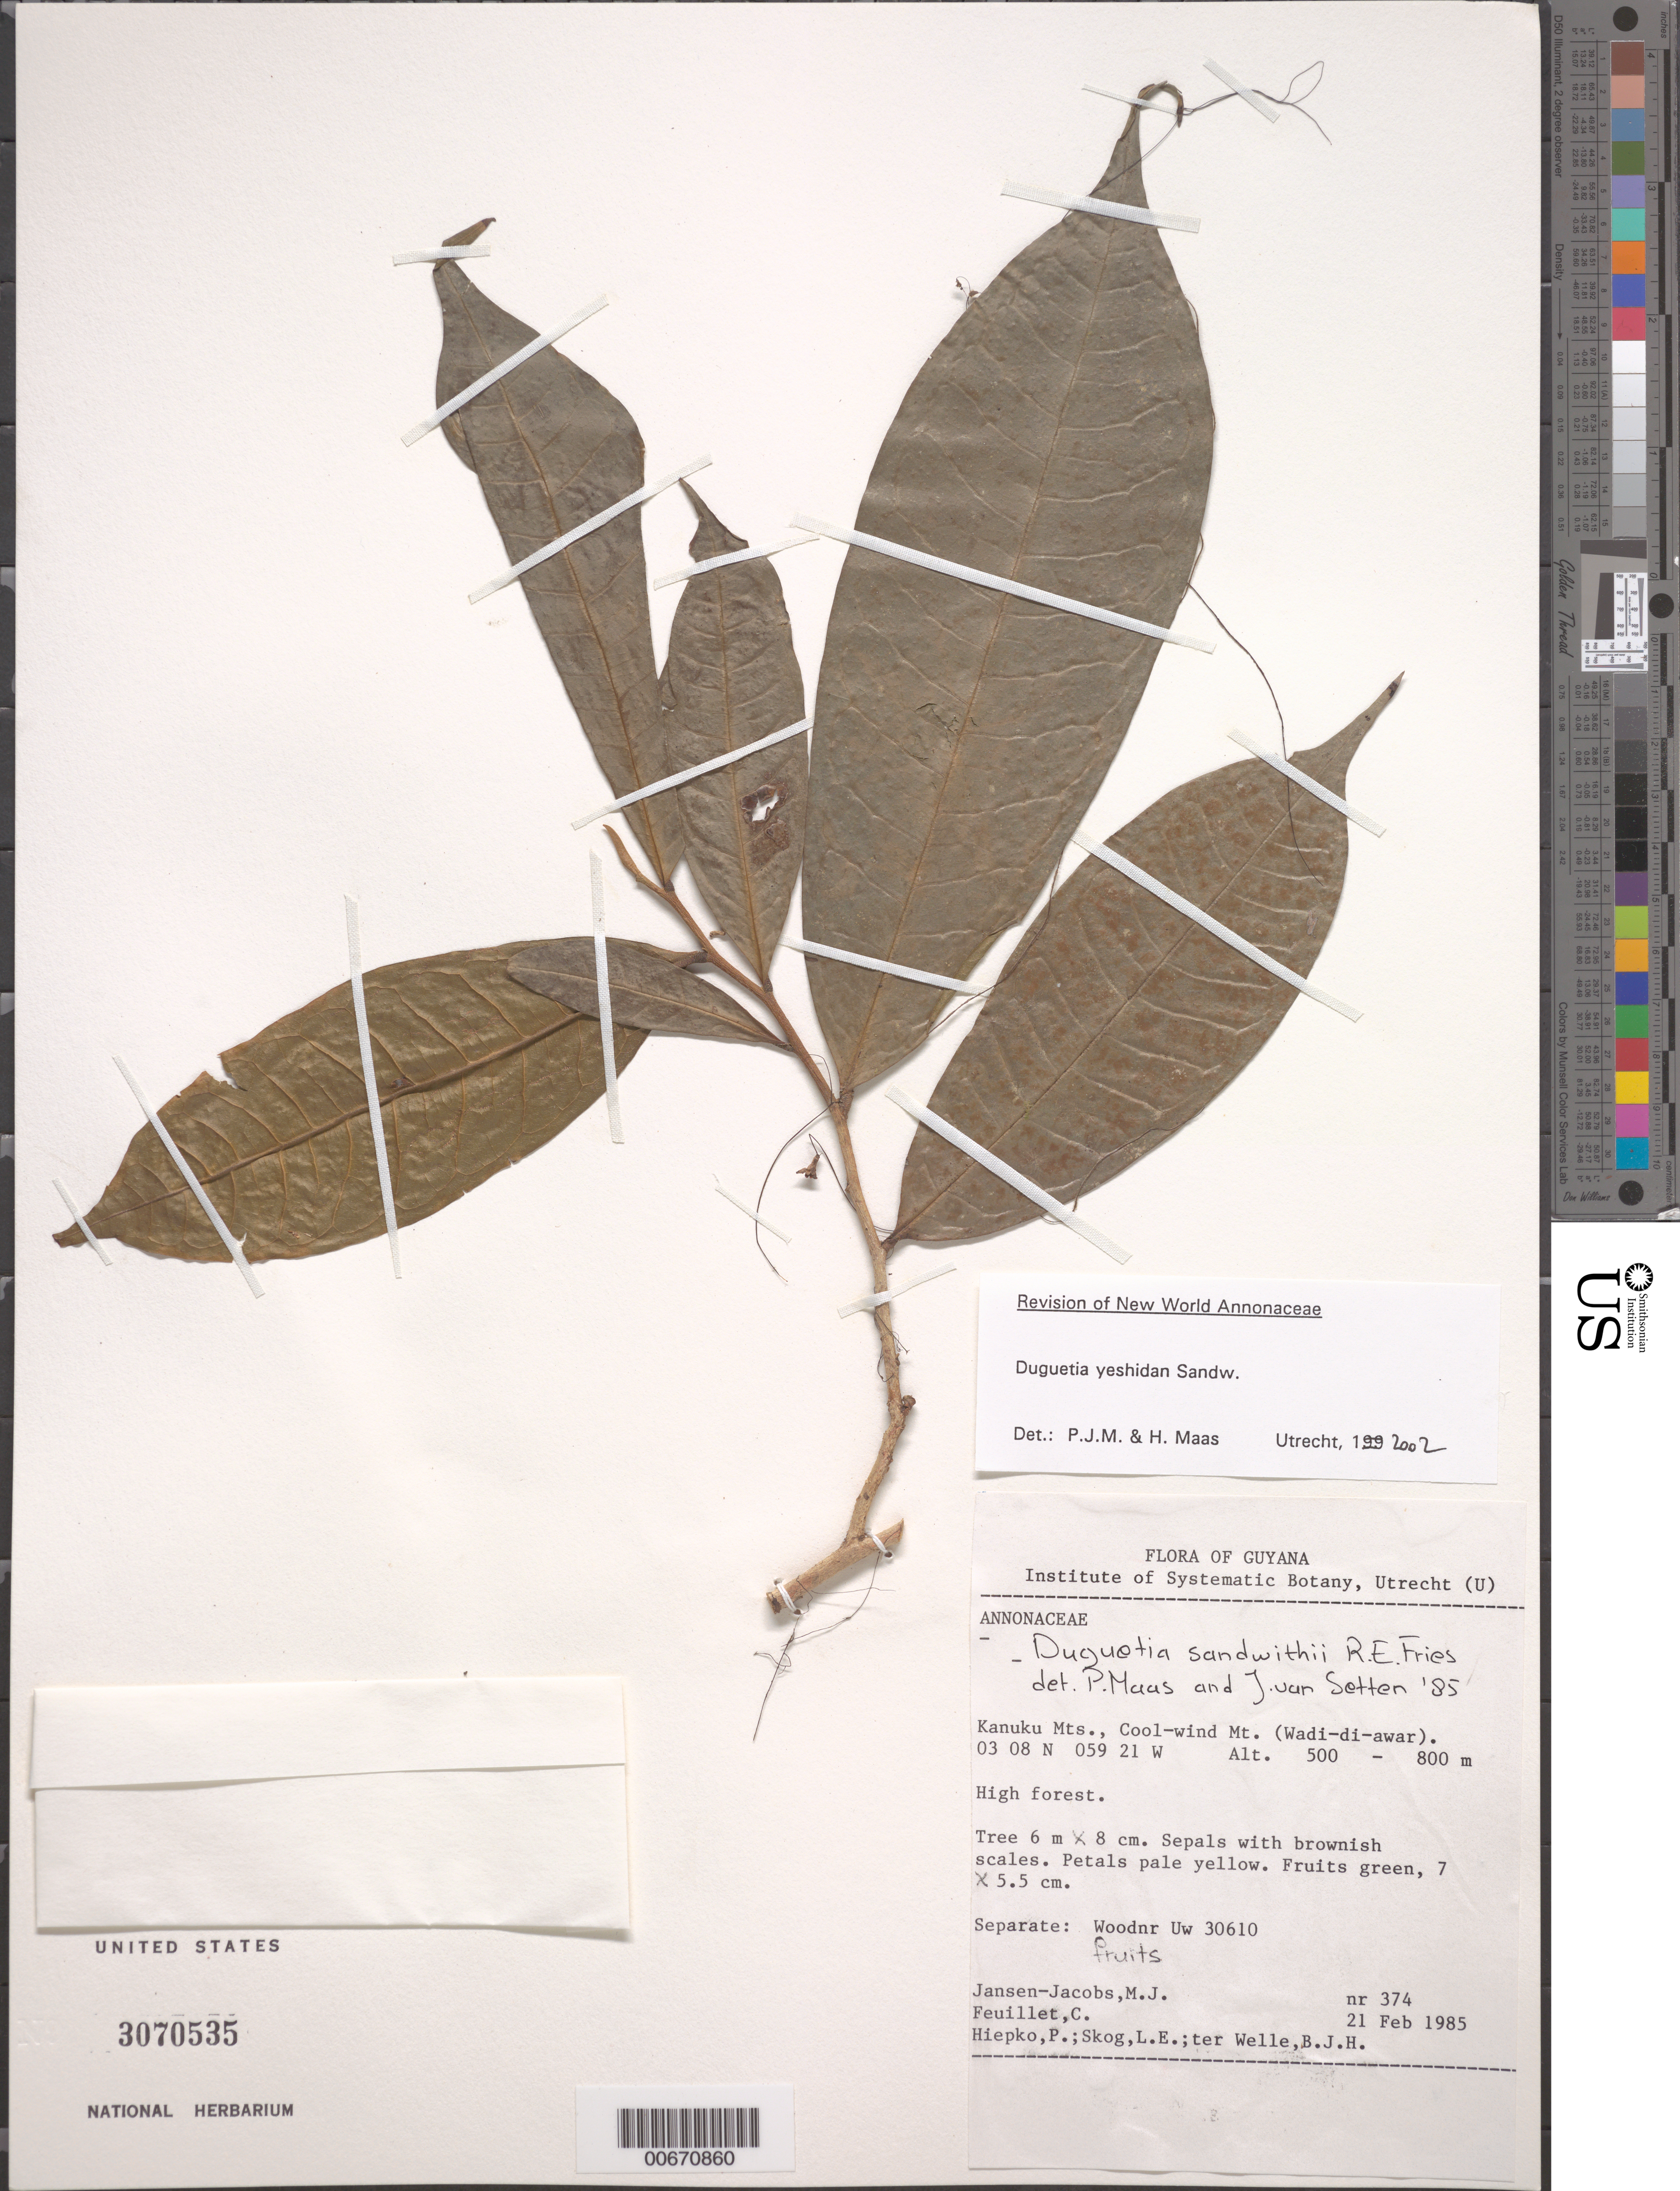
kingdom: Plantae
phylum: Tracheophyta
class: Magnoliopsida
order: Magnoliales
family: Annonaceae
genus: Duguetia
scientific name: Duguetia yeshidan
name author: Sandwith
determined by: Maas, Paul J.; Maas, H.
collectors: M. J. Jansen-Jacobs, C. Feuillet, P. H. Hiepko, L. E. Skog & B. Welle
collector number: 374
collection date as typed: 21-Feb-85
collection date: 1985-02-21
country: Guyana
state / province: U. Takutu-U. Essequibo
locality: Kanuku Mts., Cool-wind Mt. (Wadi-di-awar)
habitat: High forest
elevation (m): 500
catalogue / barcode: US 3070535